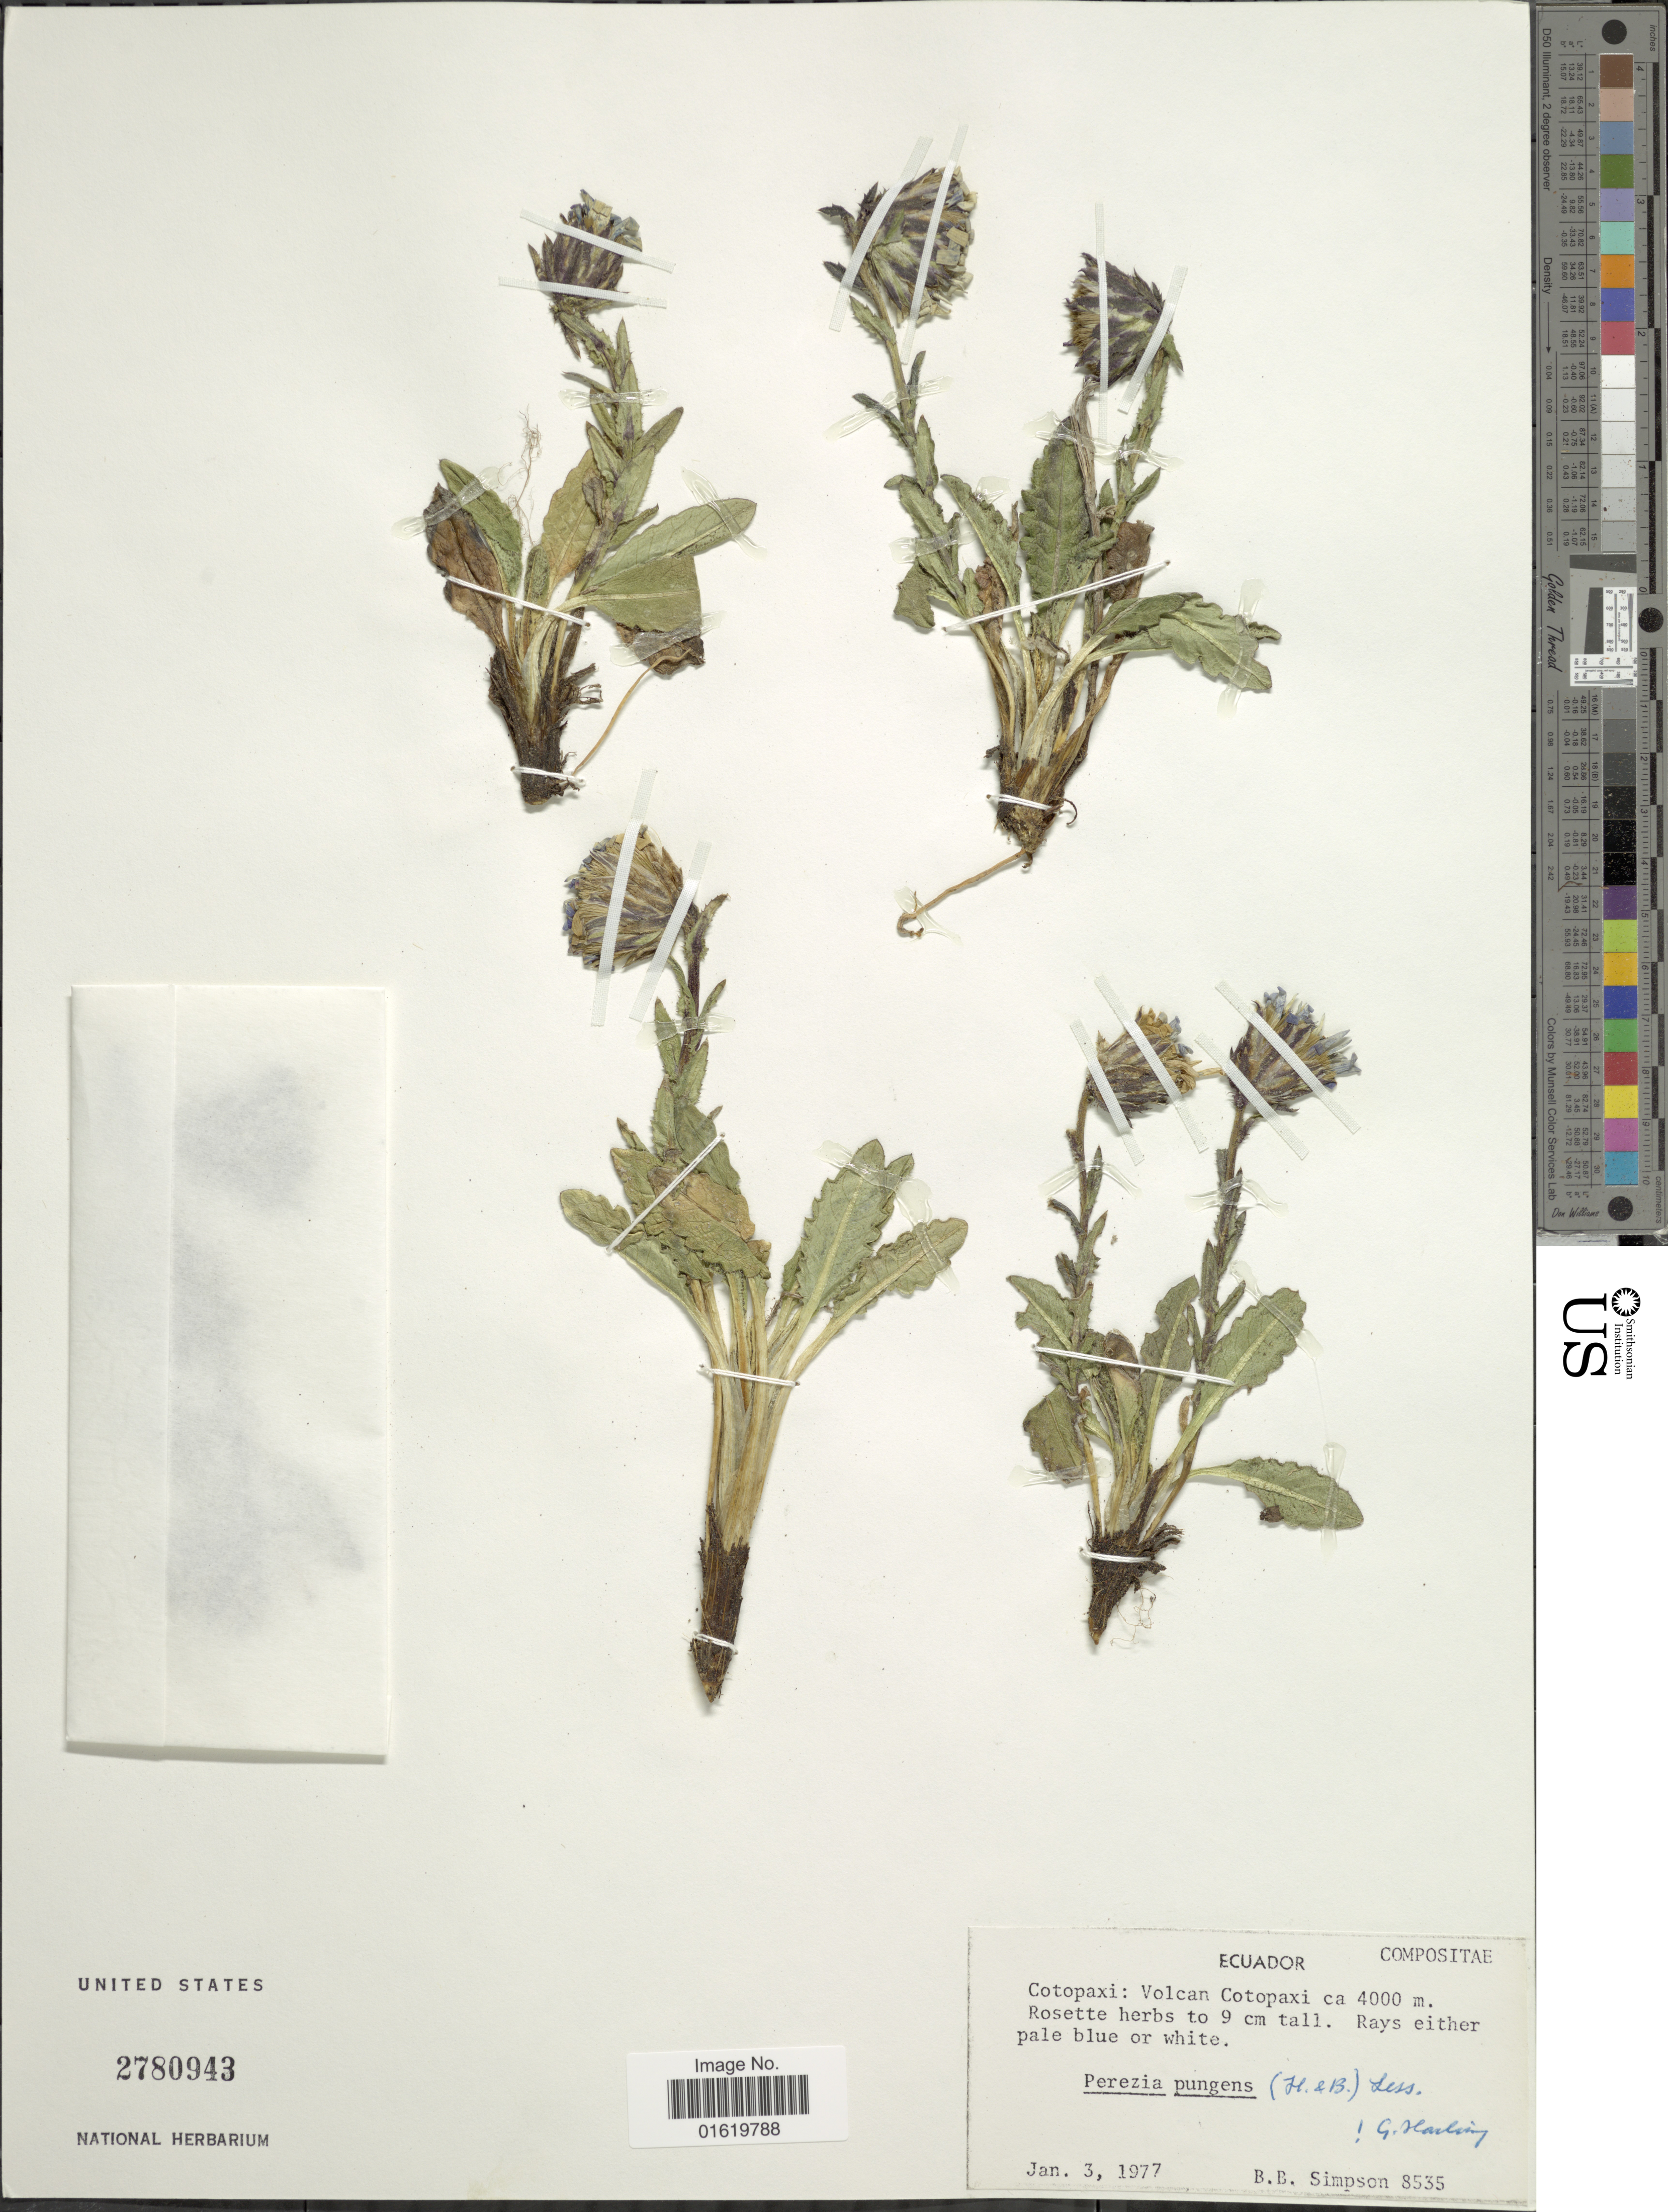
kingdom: Plantae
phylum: Tracheophyta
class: Magnoliopsida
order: Asterales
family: Asteraceae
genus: Perezia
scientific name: Perezia pungens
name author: (Humb. & Bonpl.) Less.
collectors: B. B. Simpson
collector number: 8535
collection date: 1977-01-03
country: Ecuador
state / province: Cotopaxi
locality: Cotopaxi: Volcan Cotopaxi.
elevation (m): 4000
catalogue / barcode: US 2780943